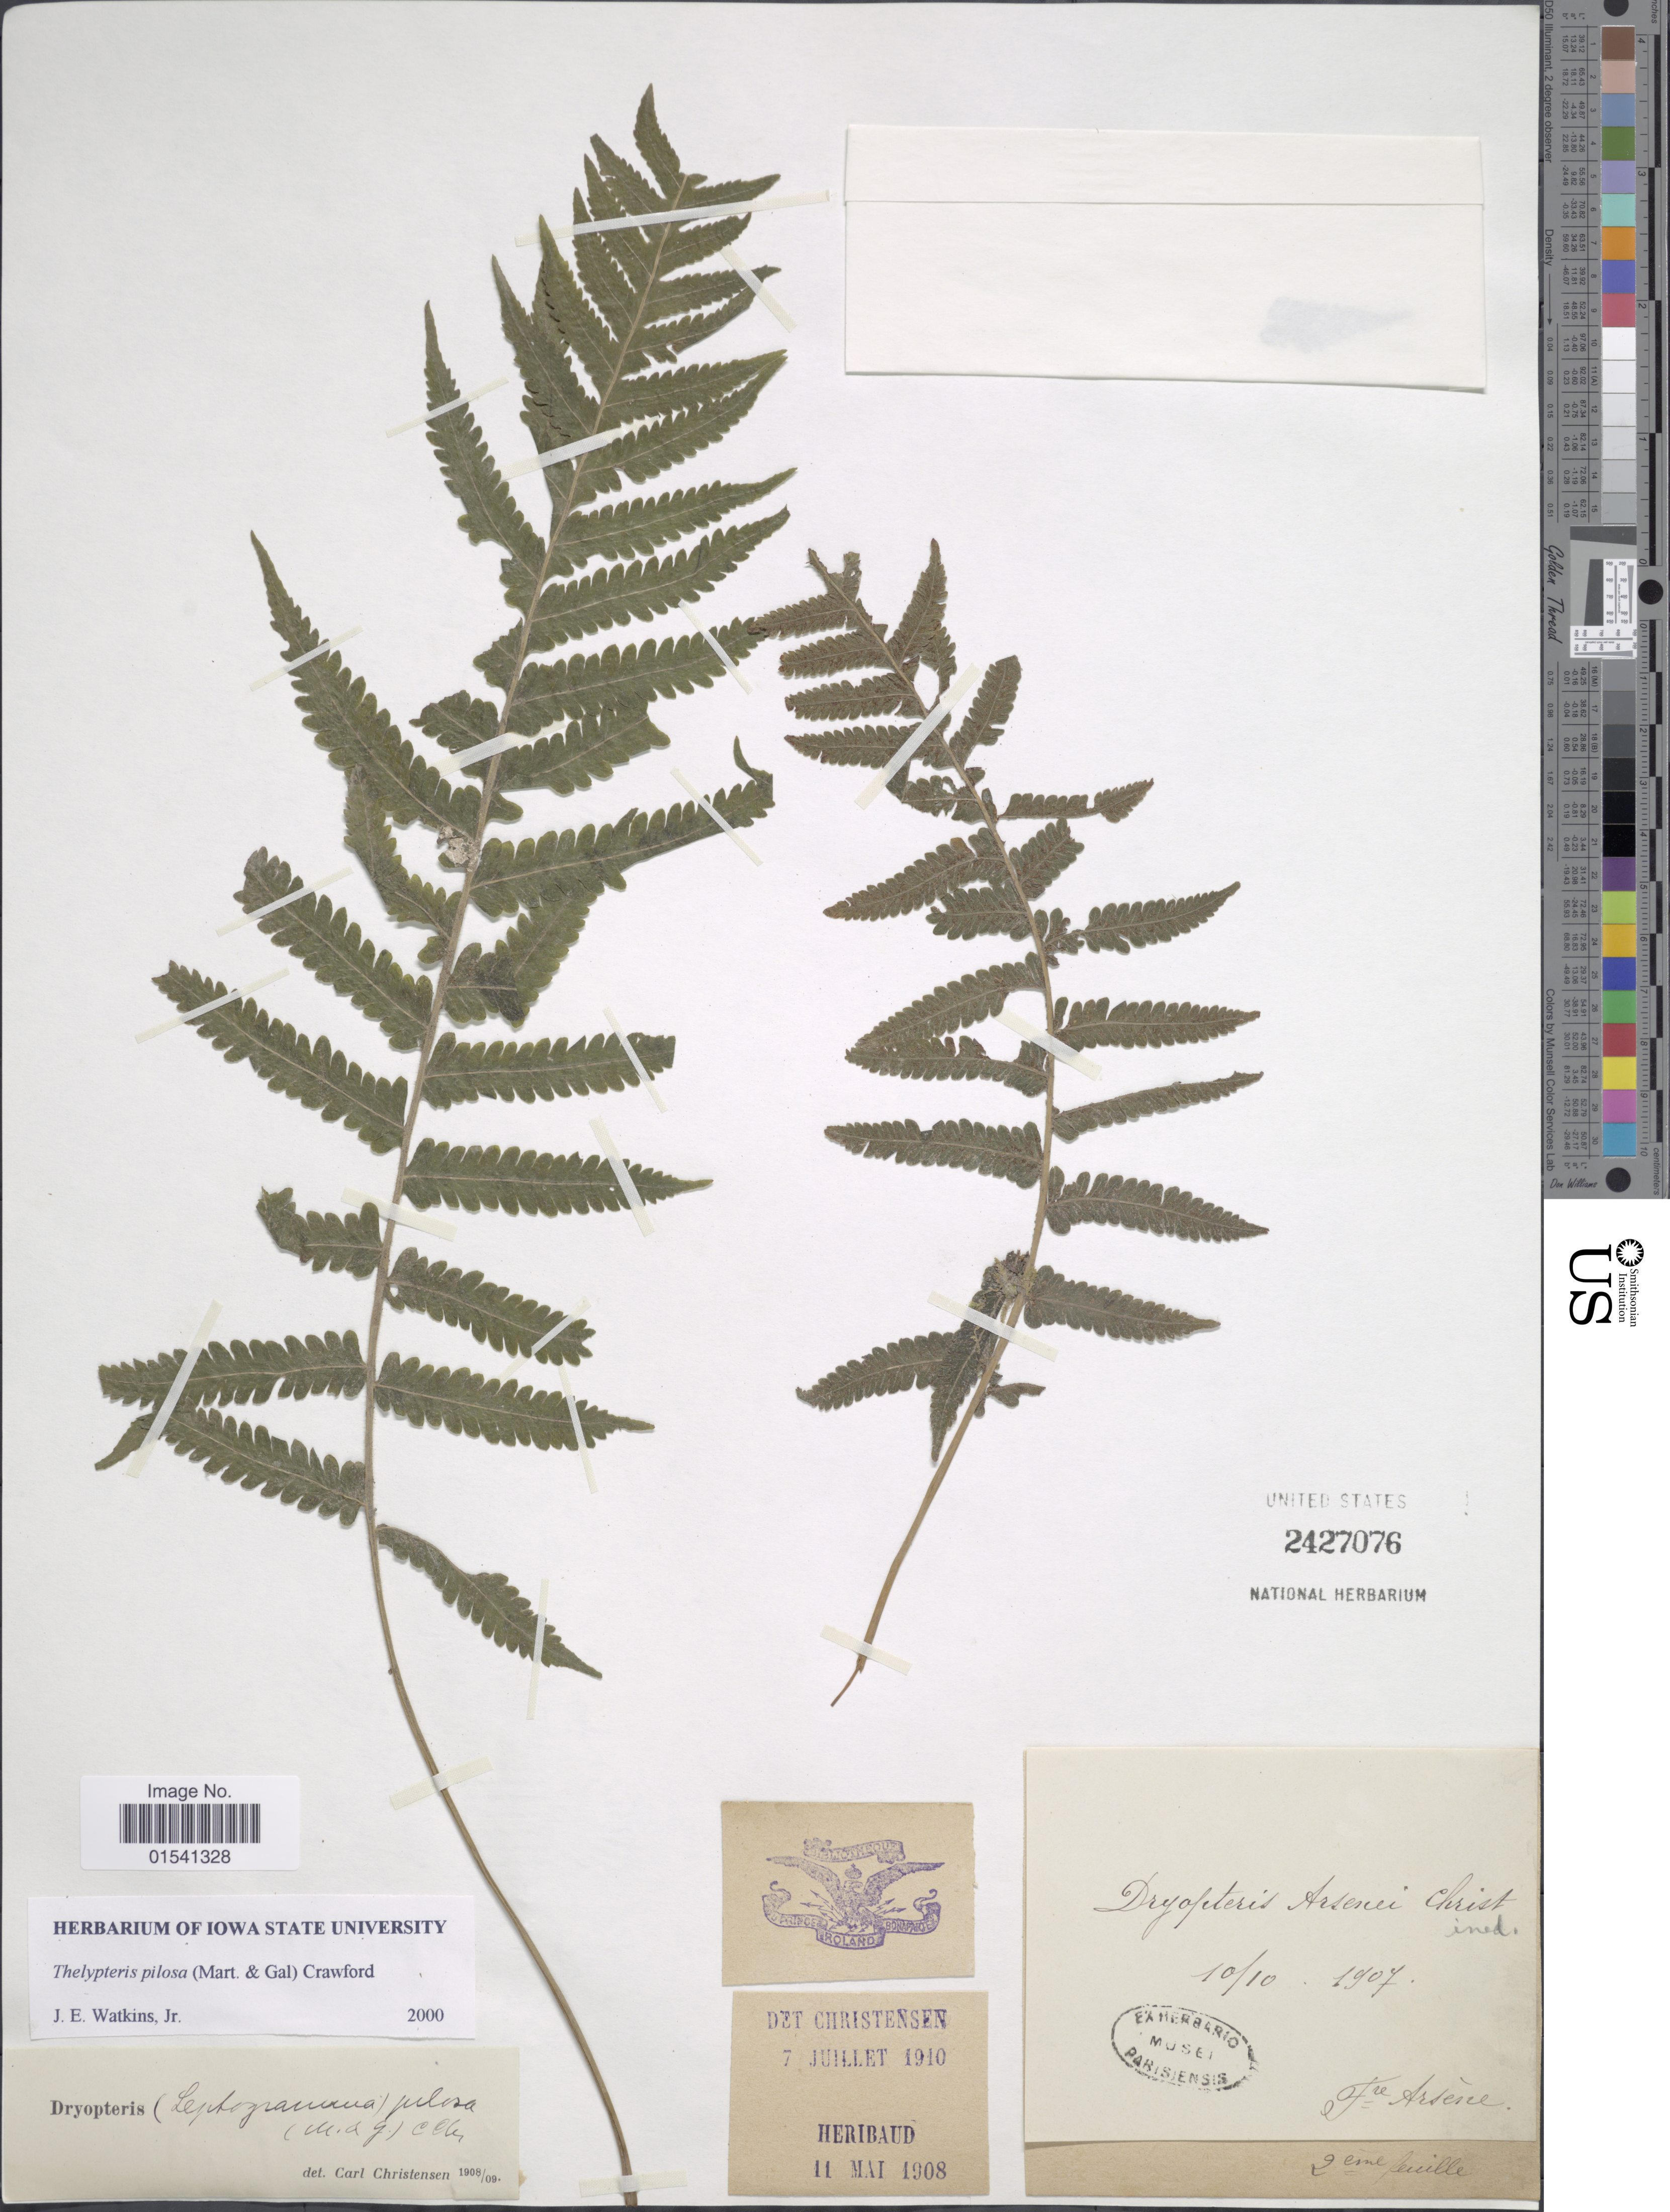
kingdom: Plantae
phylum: Tracheophyta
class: Polypodiopsida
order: Polypodiales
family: Thelypteridaceae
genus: Stegnogramma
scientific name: Stegnogramma pilosa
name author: (M. Martens & Galeotti) K. Iwats.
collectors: F. Arsène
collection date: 1907-10-10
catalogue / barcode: US 2427076